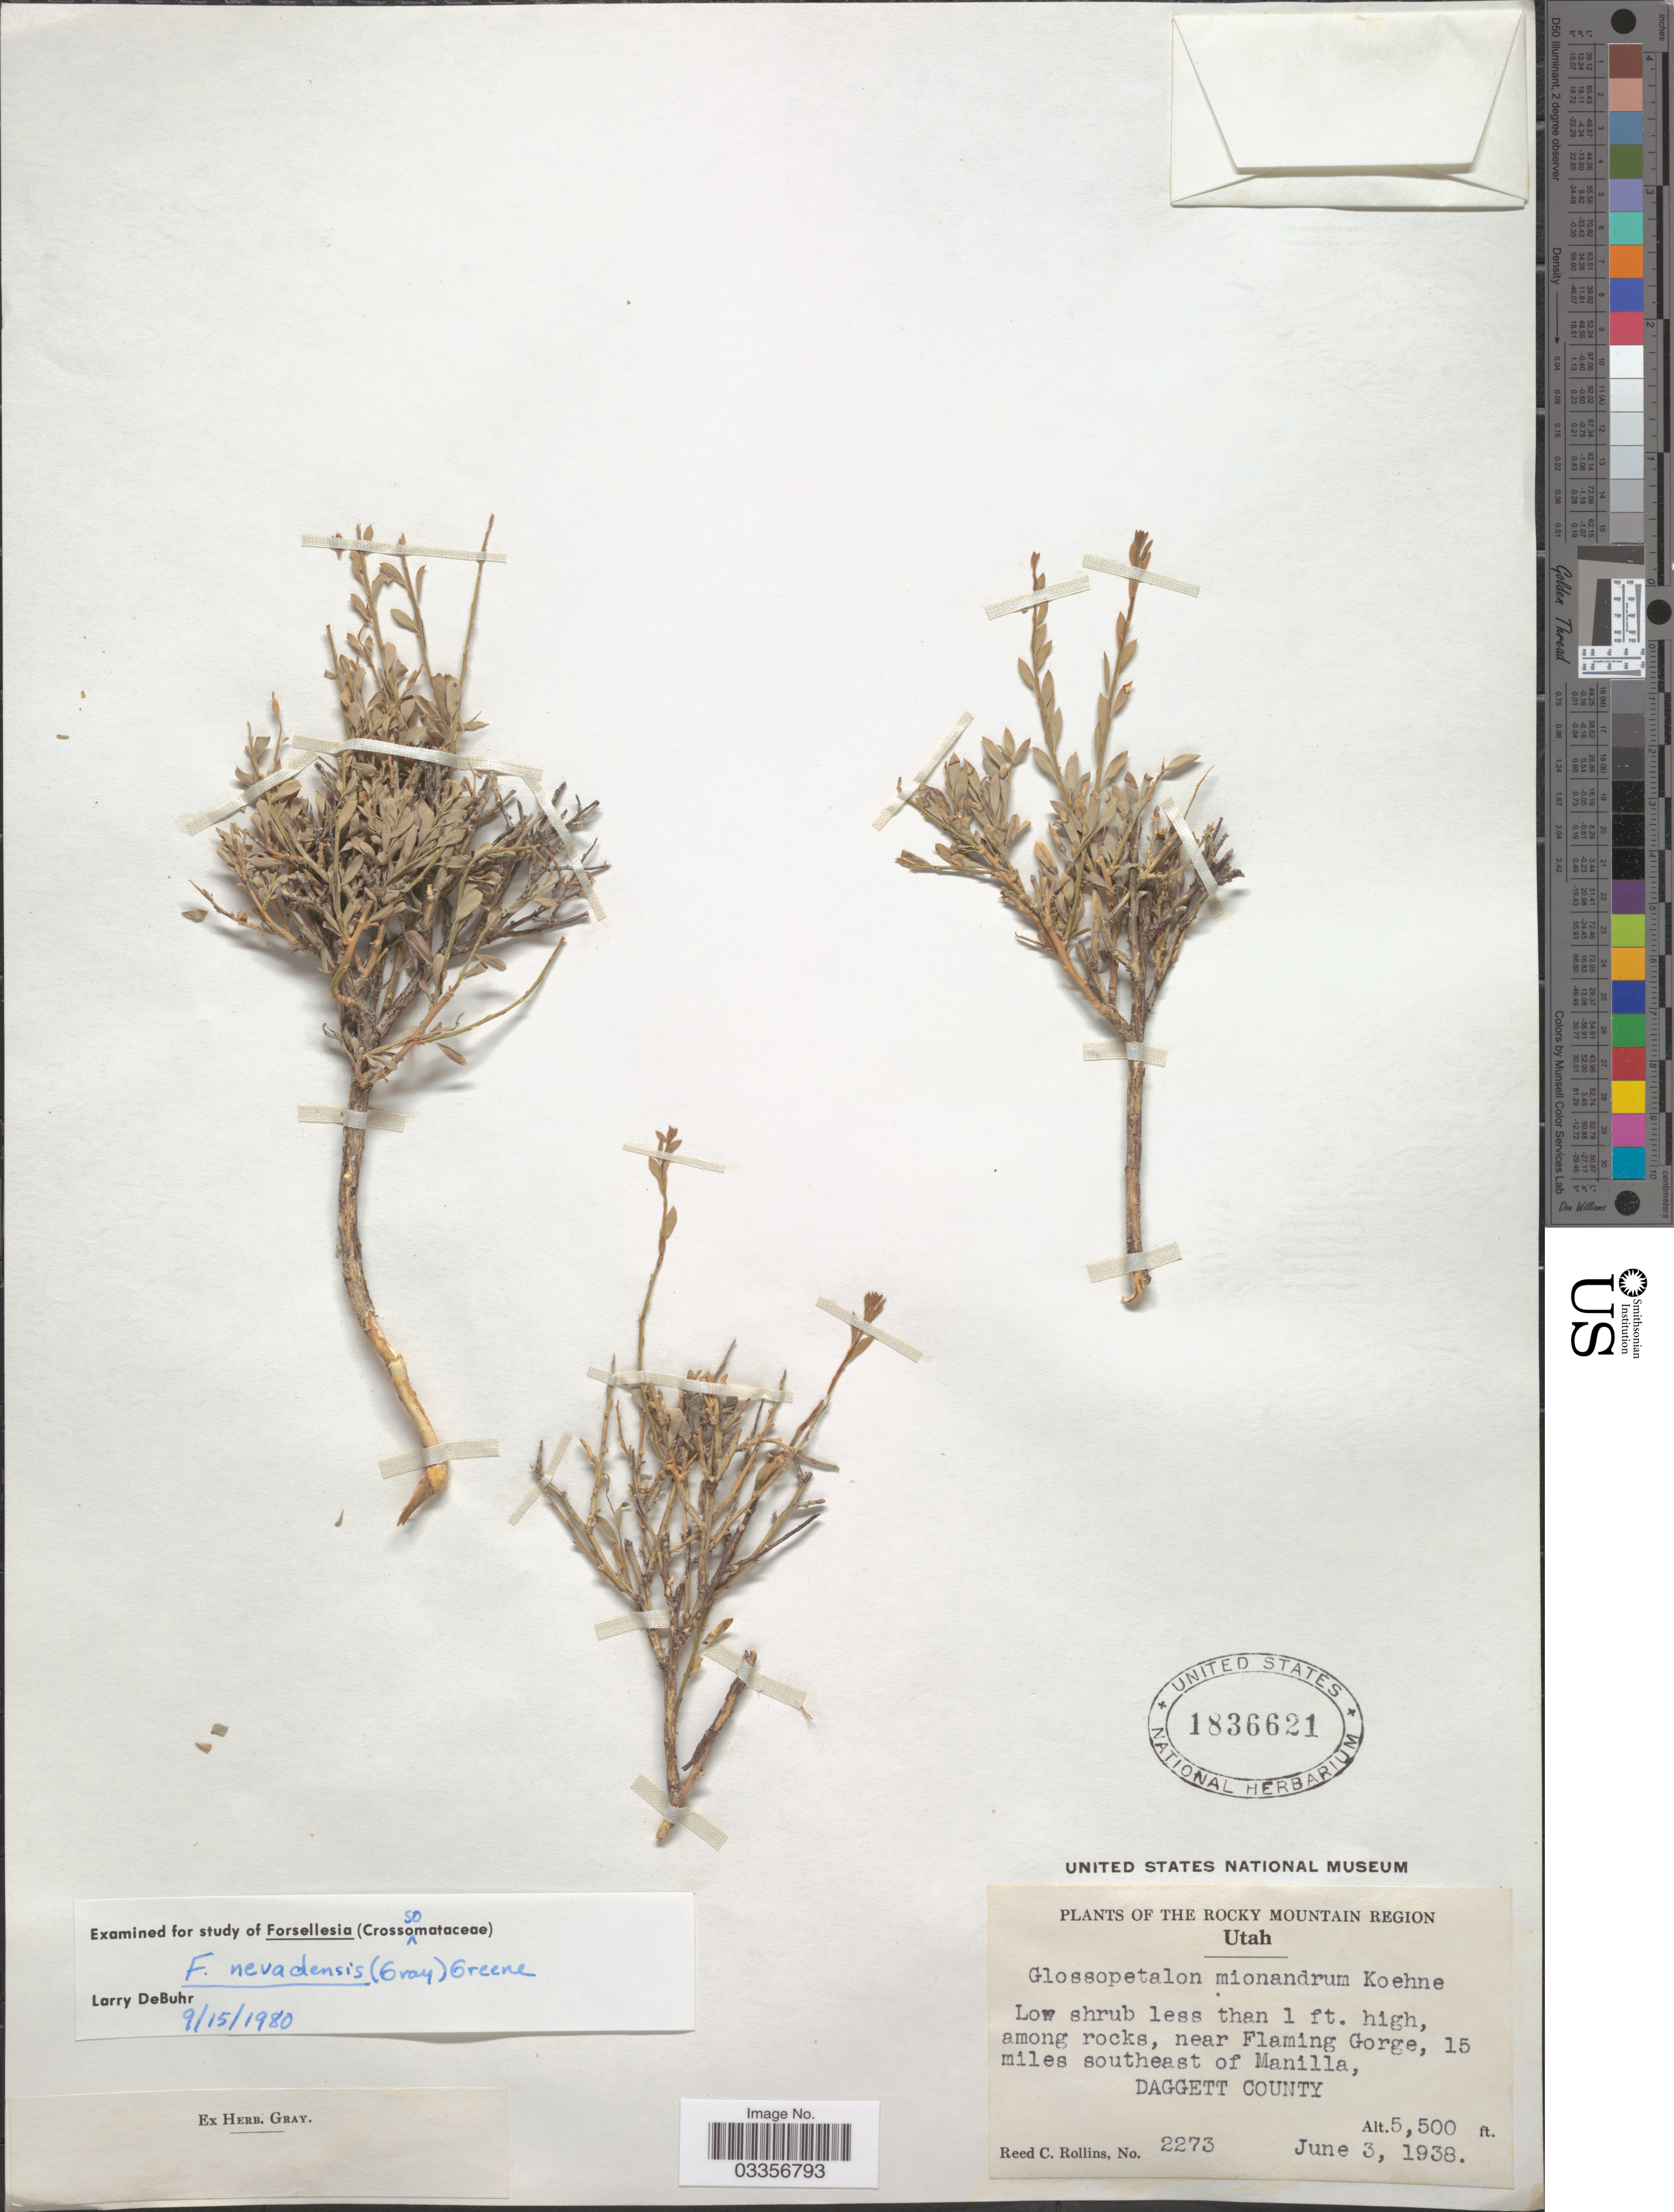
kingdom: Plantae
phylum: Tracheophyta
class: Magnoliopsida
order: Crossosomatales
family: Crossosomataceae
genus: Glossopetalon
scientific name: Glossopetalon spinescens var. meionandrum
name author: (Koehne) Trel.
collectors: R. C. Rollins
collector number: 2273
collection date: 1938-06-03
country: United States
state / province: Utah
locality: Near Flaming Gorge, 15 miles southeast of Manilla, Daggett County.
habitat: among igneous rocks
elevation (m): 1676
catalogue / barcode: US 1836621